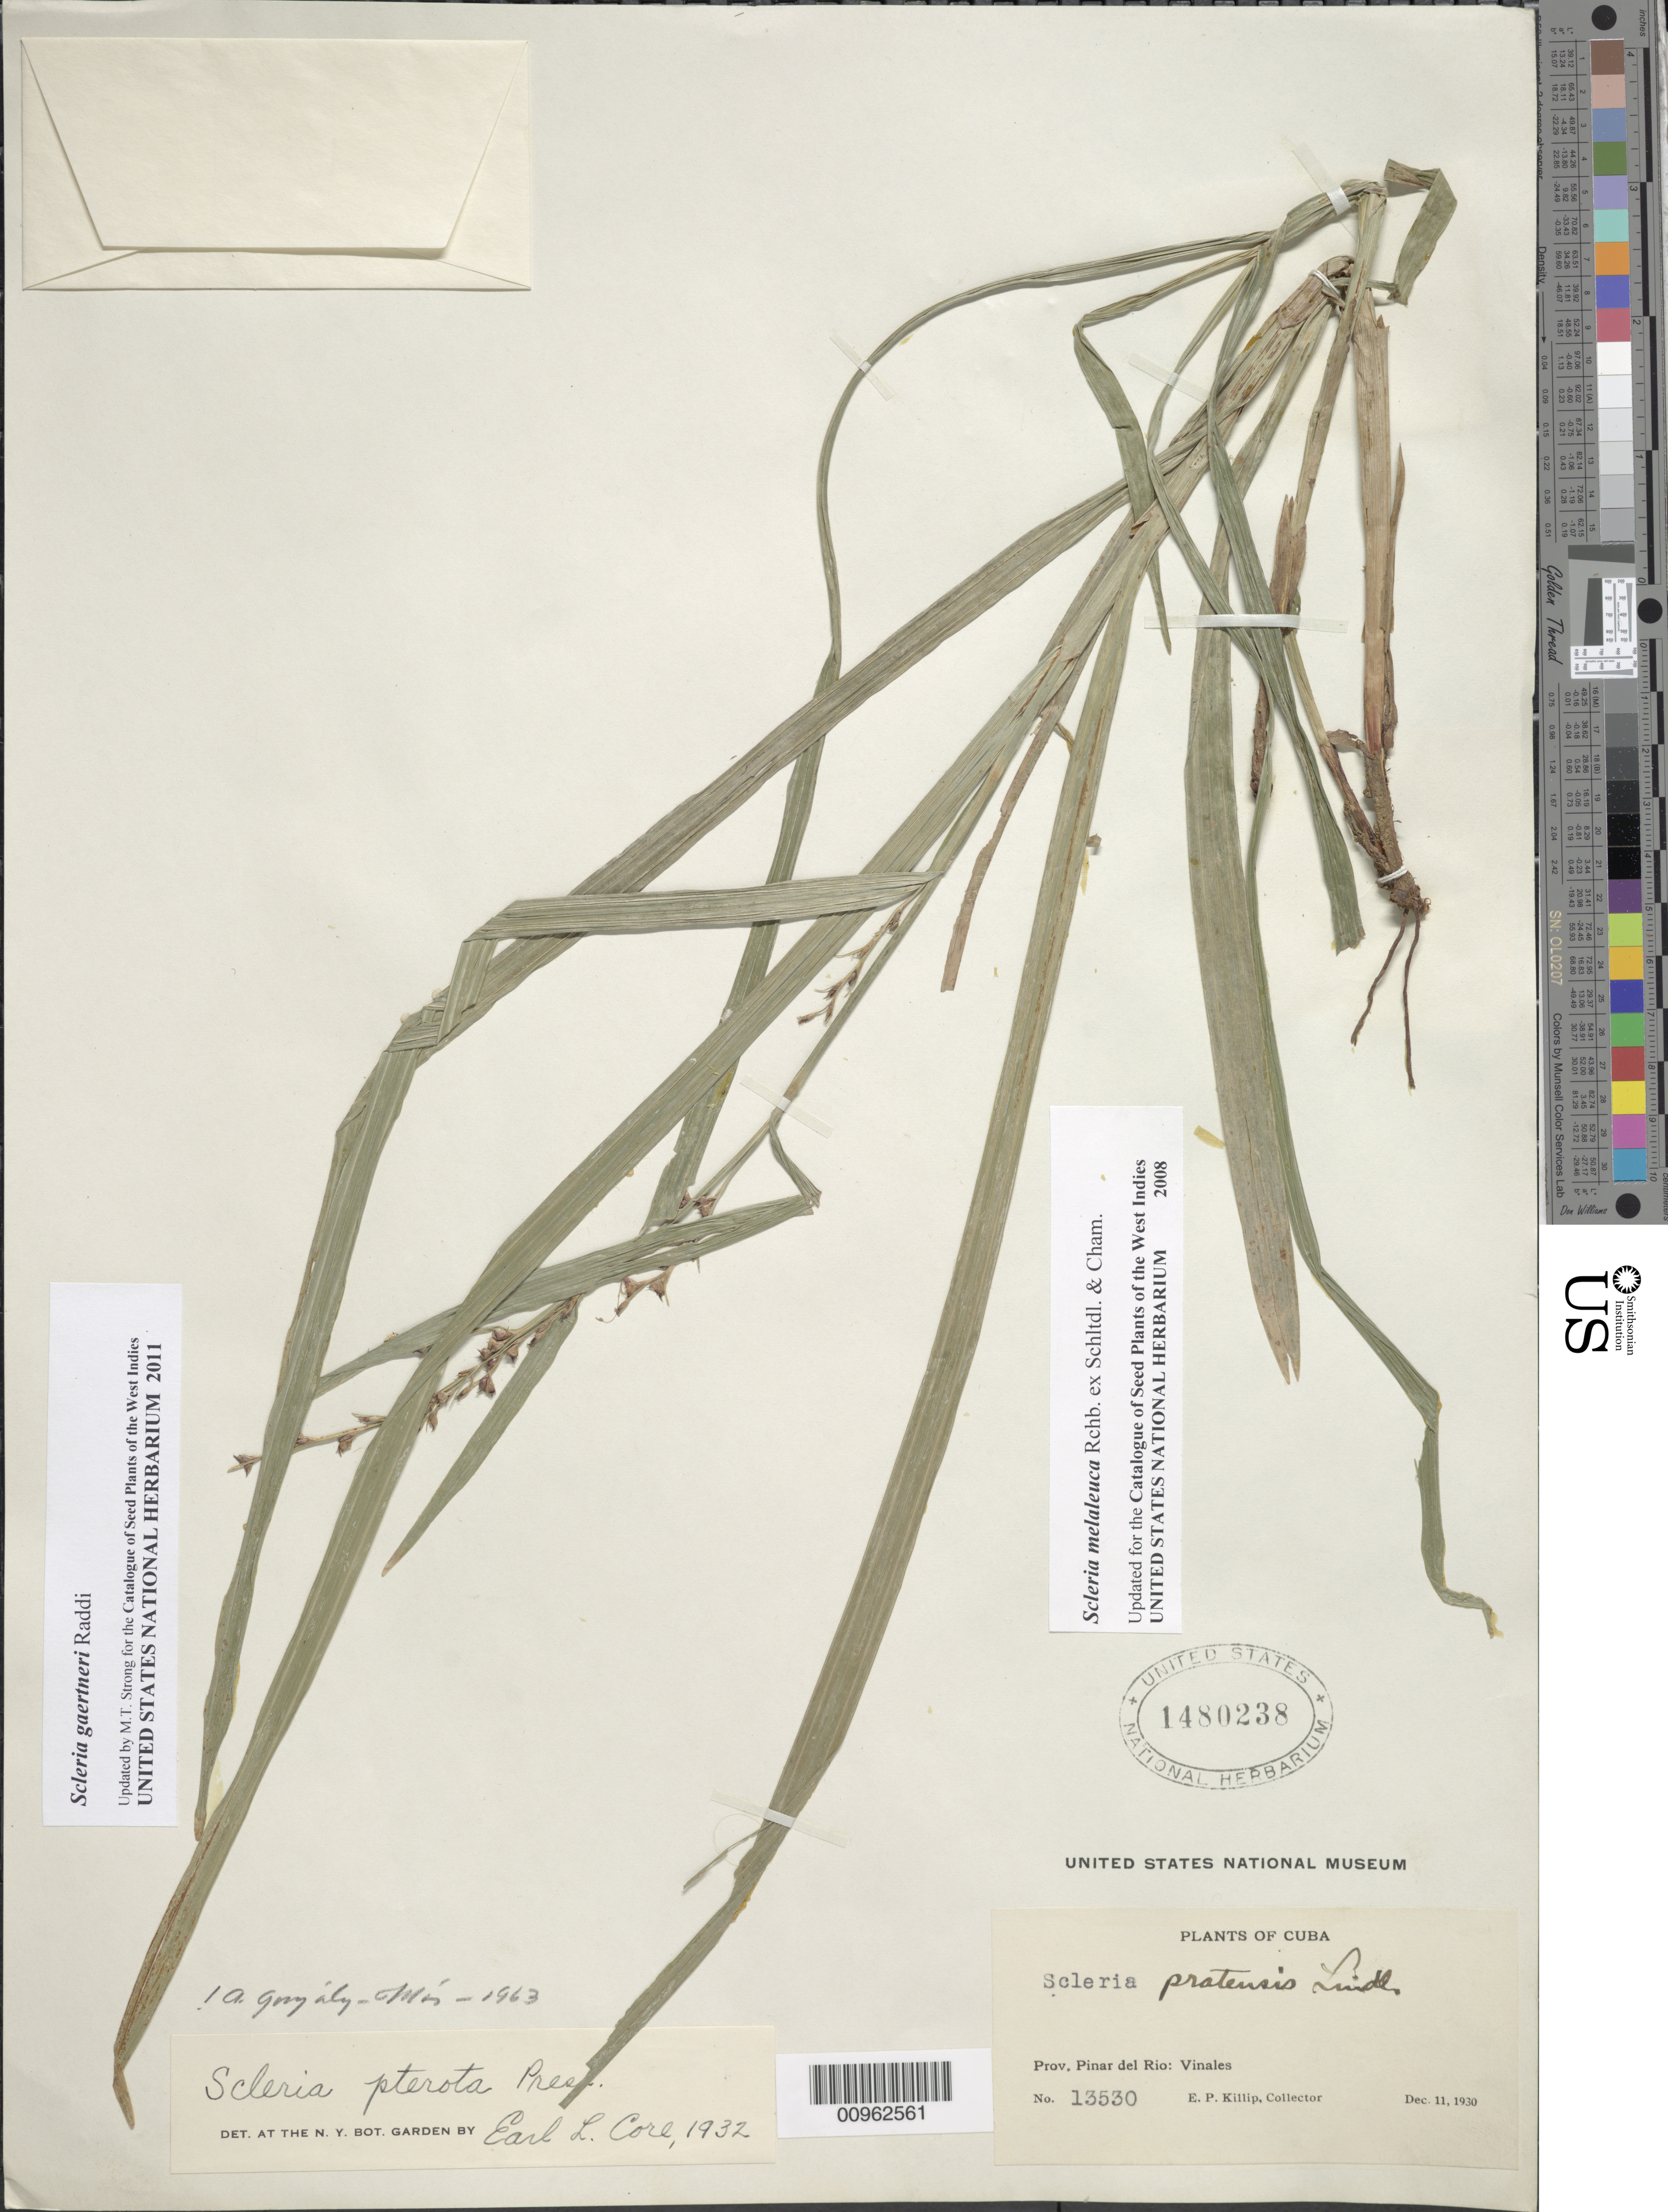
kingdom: Plantae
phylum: Tracheophyta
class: Liliopsida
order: Poales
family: Cyperaceae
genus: Scleria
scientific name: Scleria gaertneri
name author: Raddi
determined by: Strong, M. T., (US), Smithsonian Institution - National Museum of Natural History (UNITED STATES)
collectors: E. P. Killip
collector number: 13530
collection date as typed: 11 Dec 1930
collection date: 1930-12-11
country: Cuba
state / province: Pinar del Rio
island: Cuba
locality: Viñales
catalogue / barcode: US 1480238